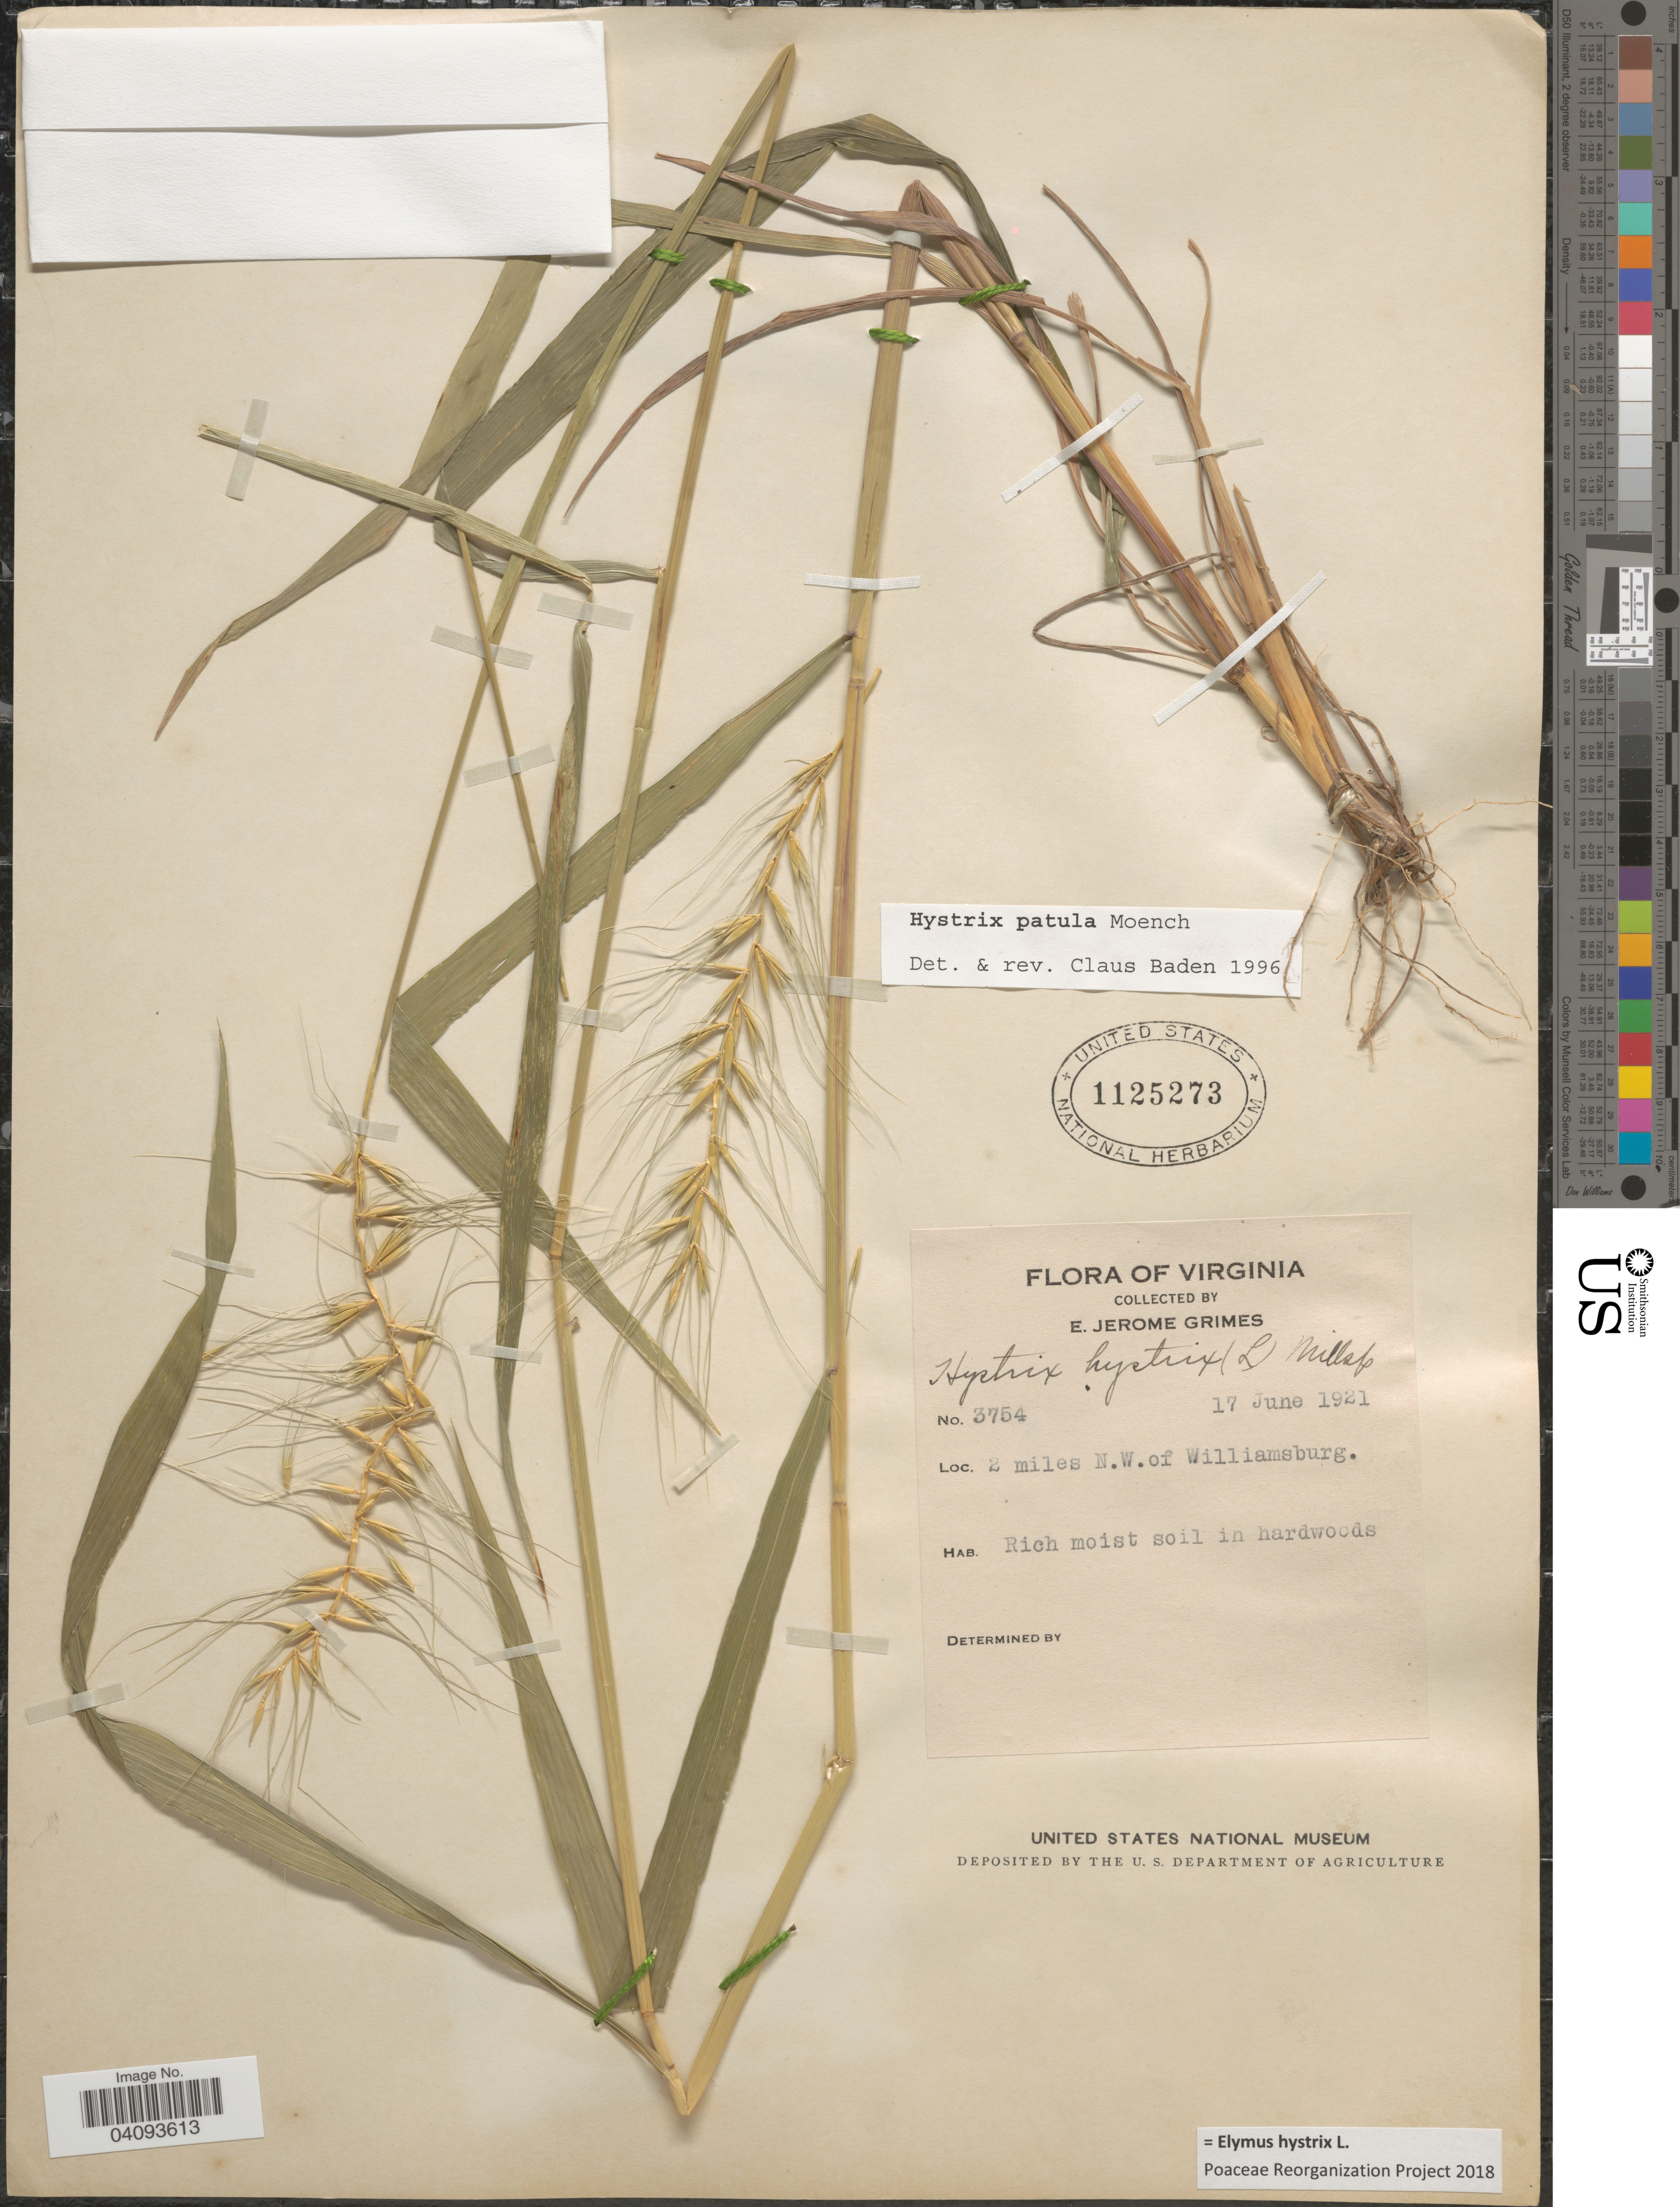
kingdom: Plantae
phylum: Tracheophyta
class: Liliopsida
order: Poales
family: Poaceae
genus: Elymus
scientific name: Elymus hystrix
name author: L.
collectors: E. J. Grimes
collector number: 3754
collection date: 1921-06-17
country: United States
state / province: Virginia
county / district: City of Williamsburg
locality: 2 miles N.W. of Williamsburg.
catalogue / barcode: US 1125273